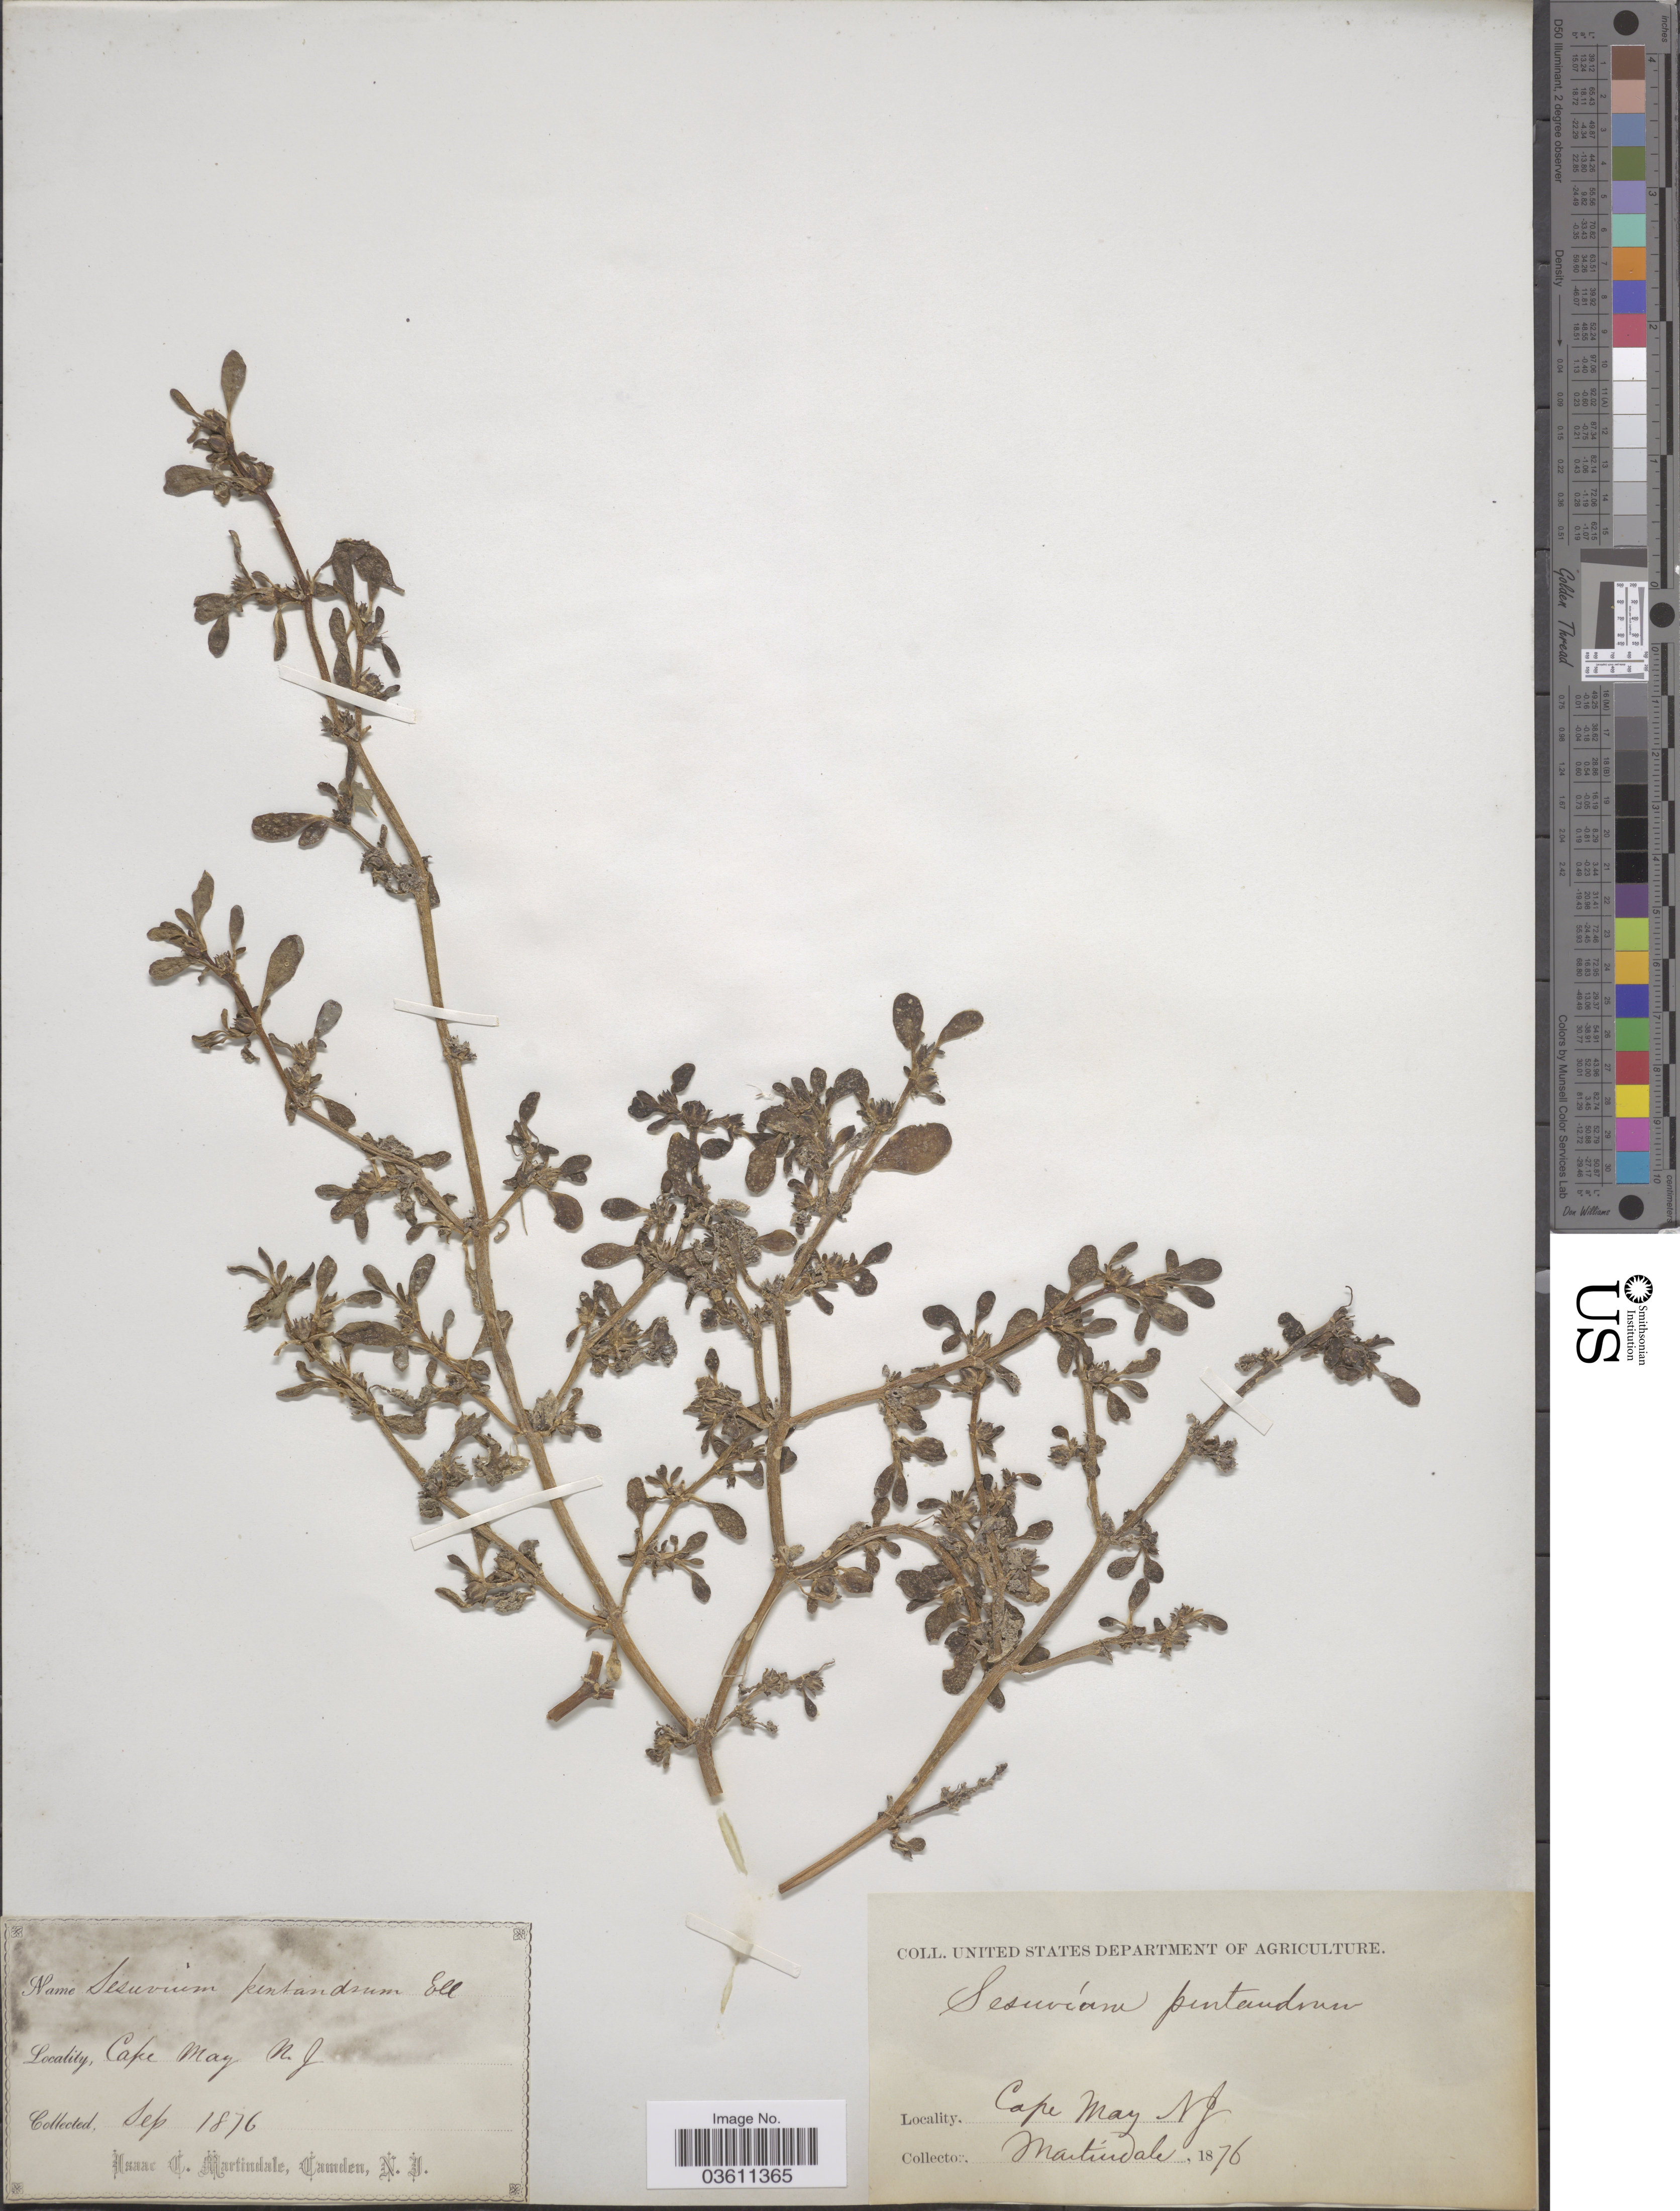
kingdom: Plantae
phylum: Tracheophyta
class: Magnoliopsida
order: Caryophyllales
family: Aizoaceae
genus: Sesuvium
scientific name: Sesuvium maritimum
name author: (Walter) Britton, Stearns & Poggenb.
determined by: Strong, Mark T., (BOT), Smithsonian Institution - National Museum of Natural History (UNITED STATES)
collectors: I. C. Martindale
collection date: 1876-09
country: United States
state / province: New Jersey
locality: Cape May.